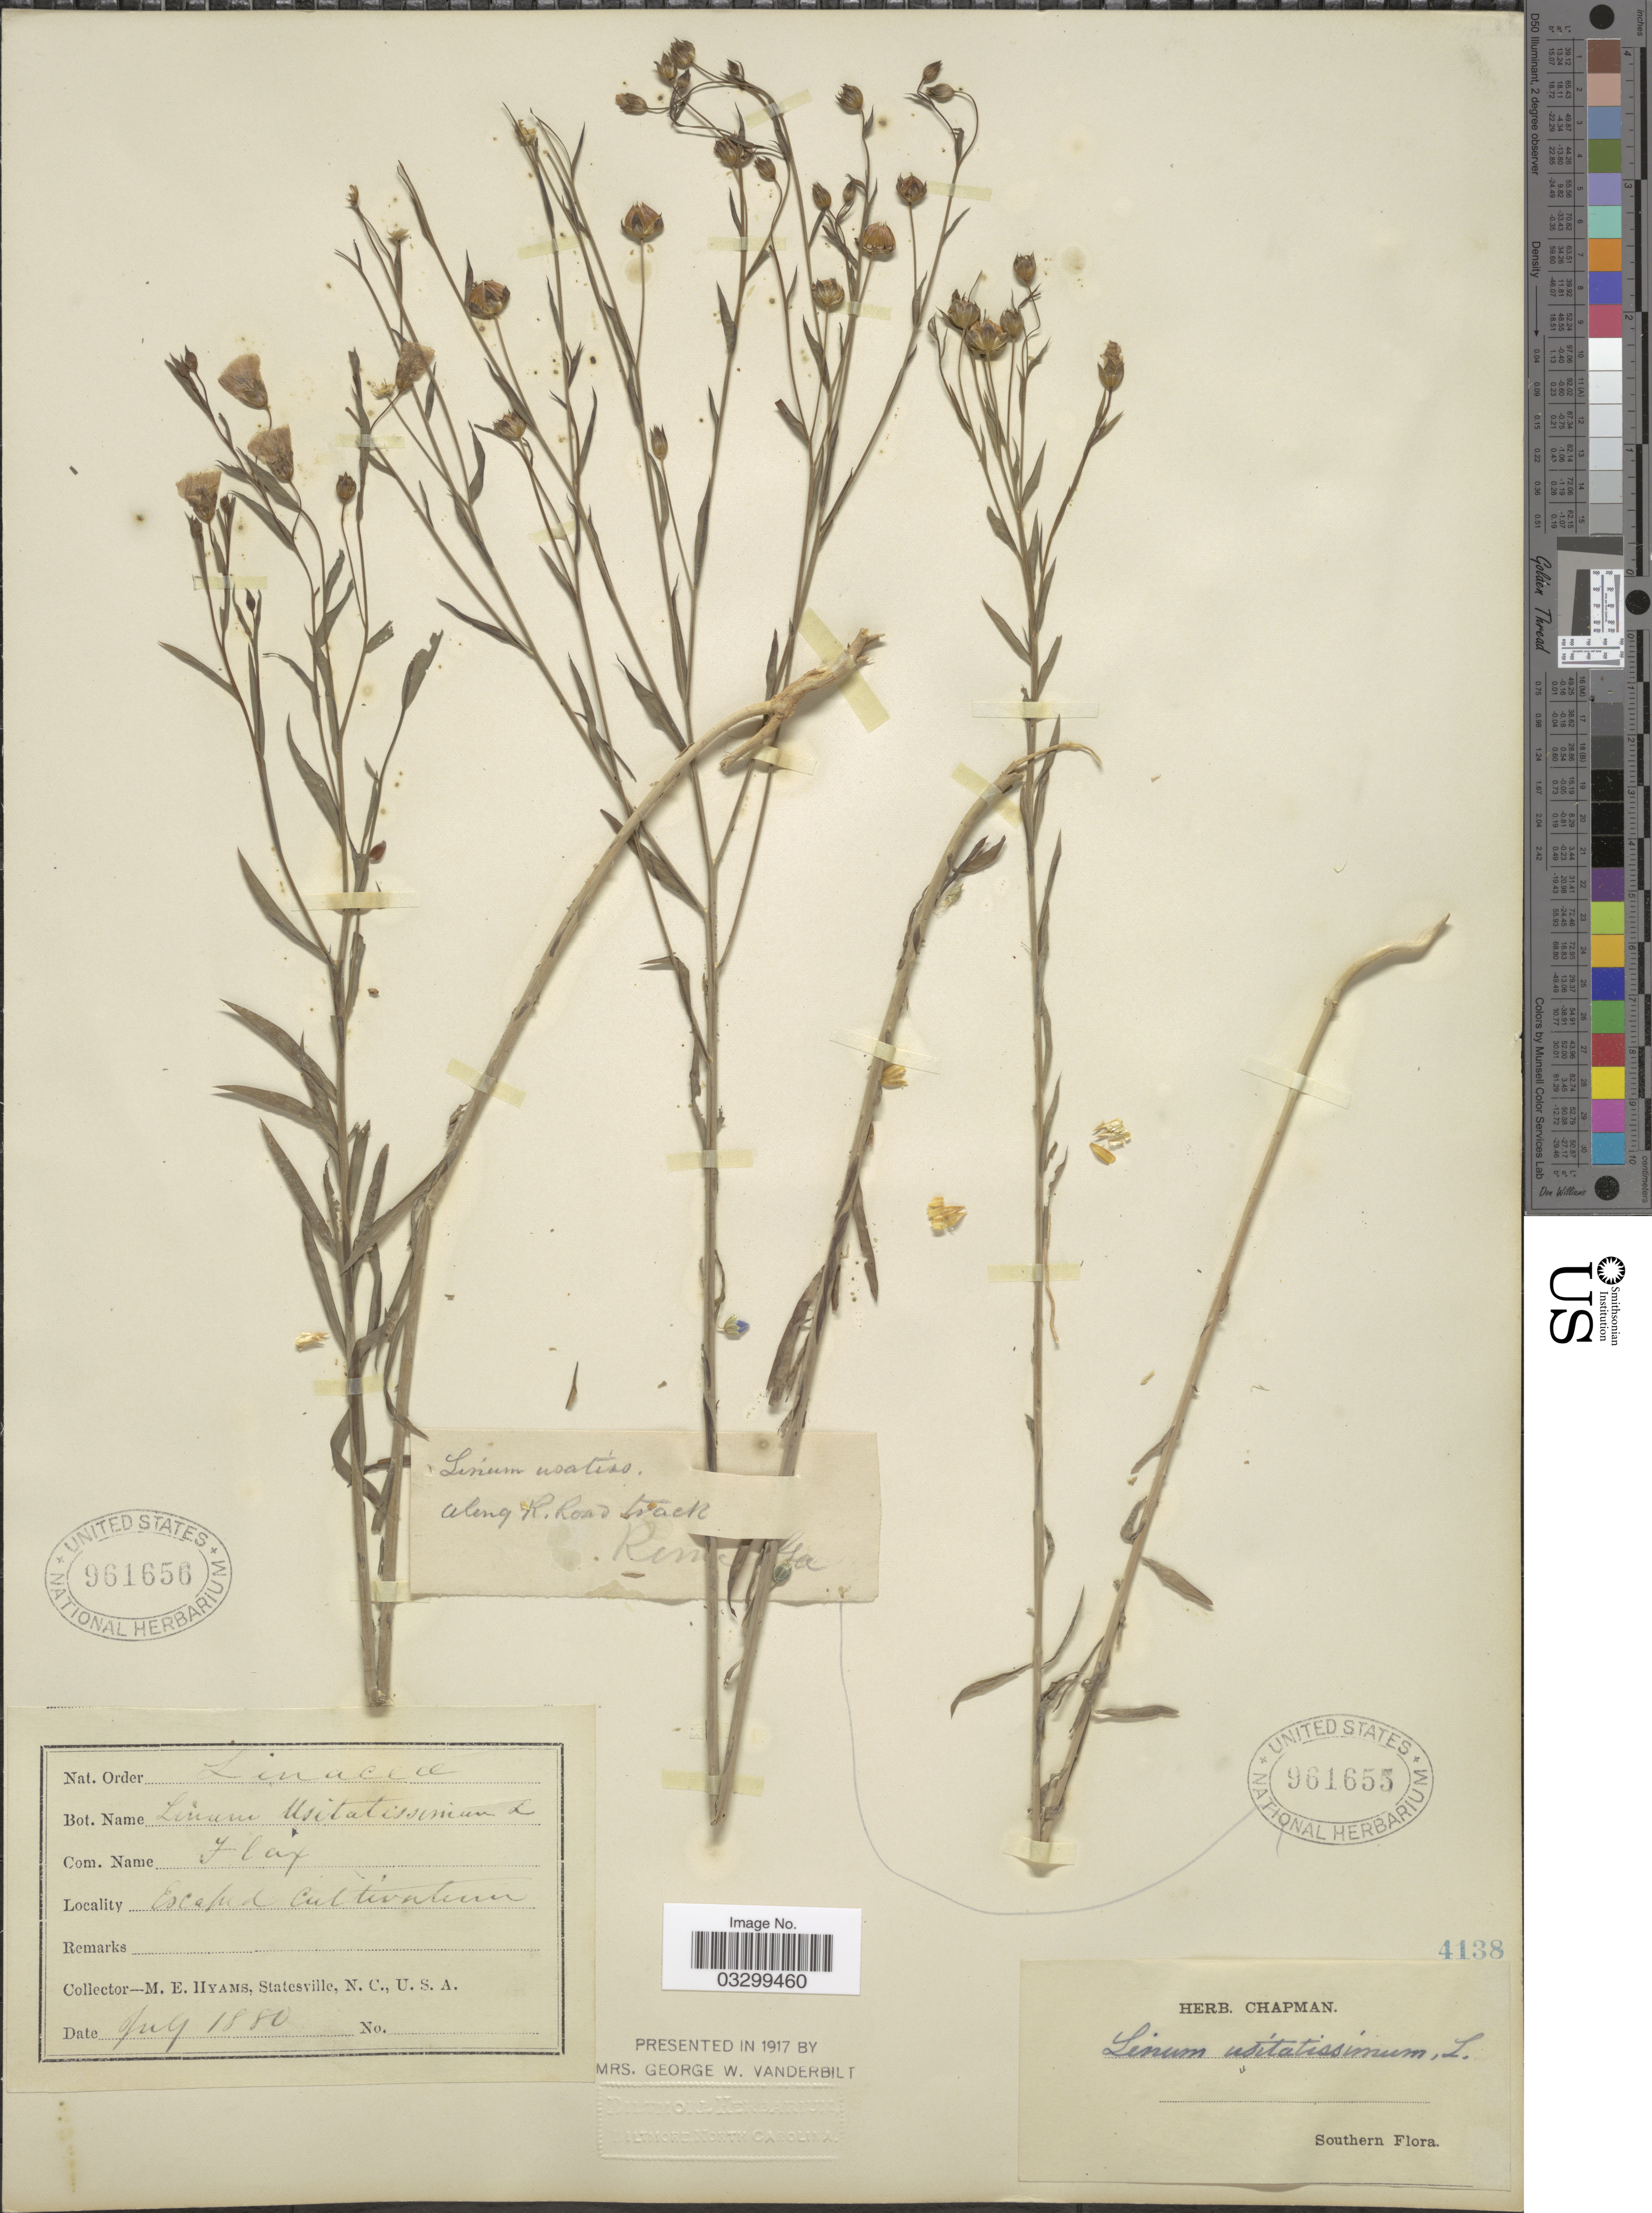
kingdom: Plantae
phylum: Tracheophyta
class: Magnoliopsida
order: Malpighiales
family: Linaceae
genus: Linum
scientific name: Linum usitatissimum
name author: L.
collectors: M. E. Hyams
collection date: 1880-07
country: United States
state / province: North Carolina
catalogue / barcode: US 961656